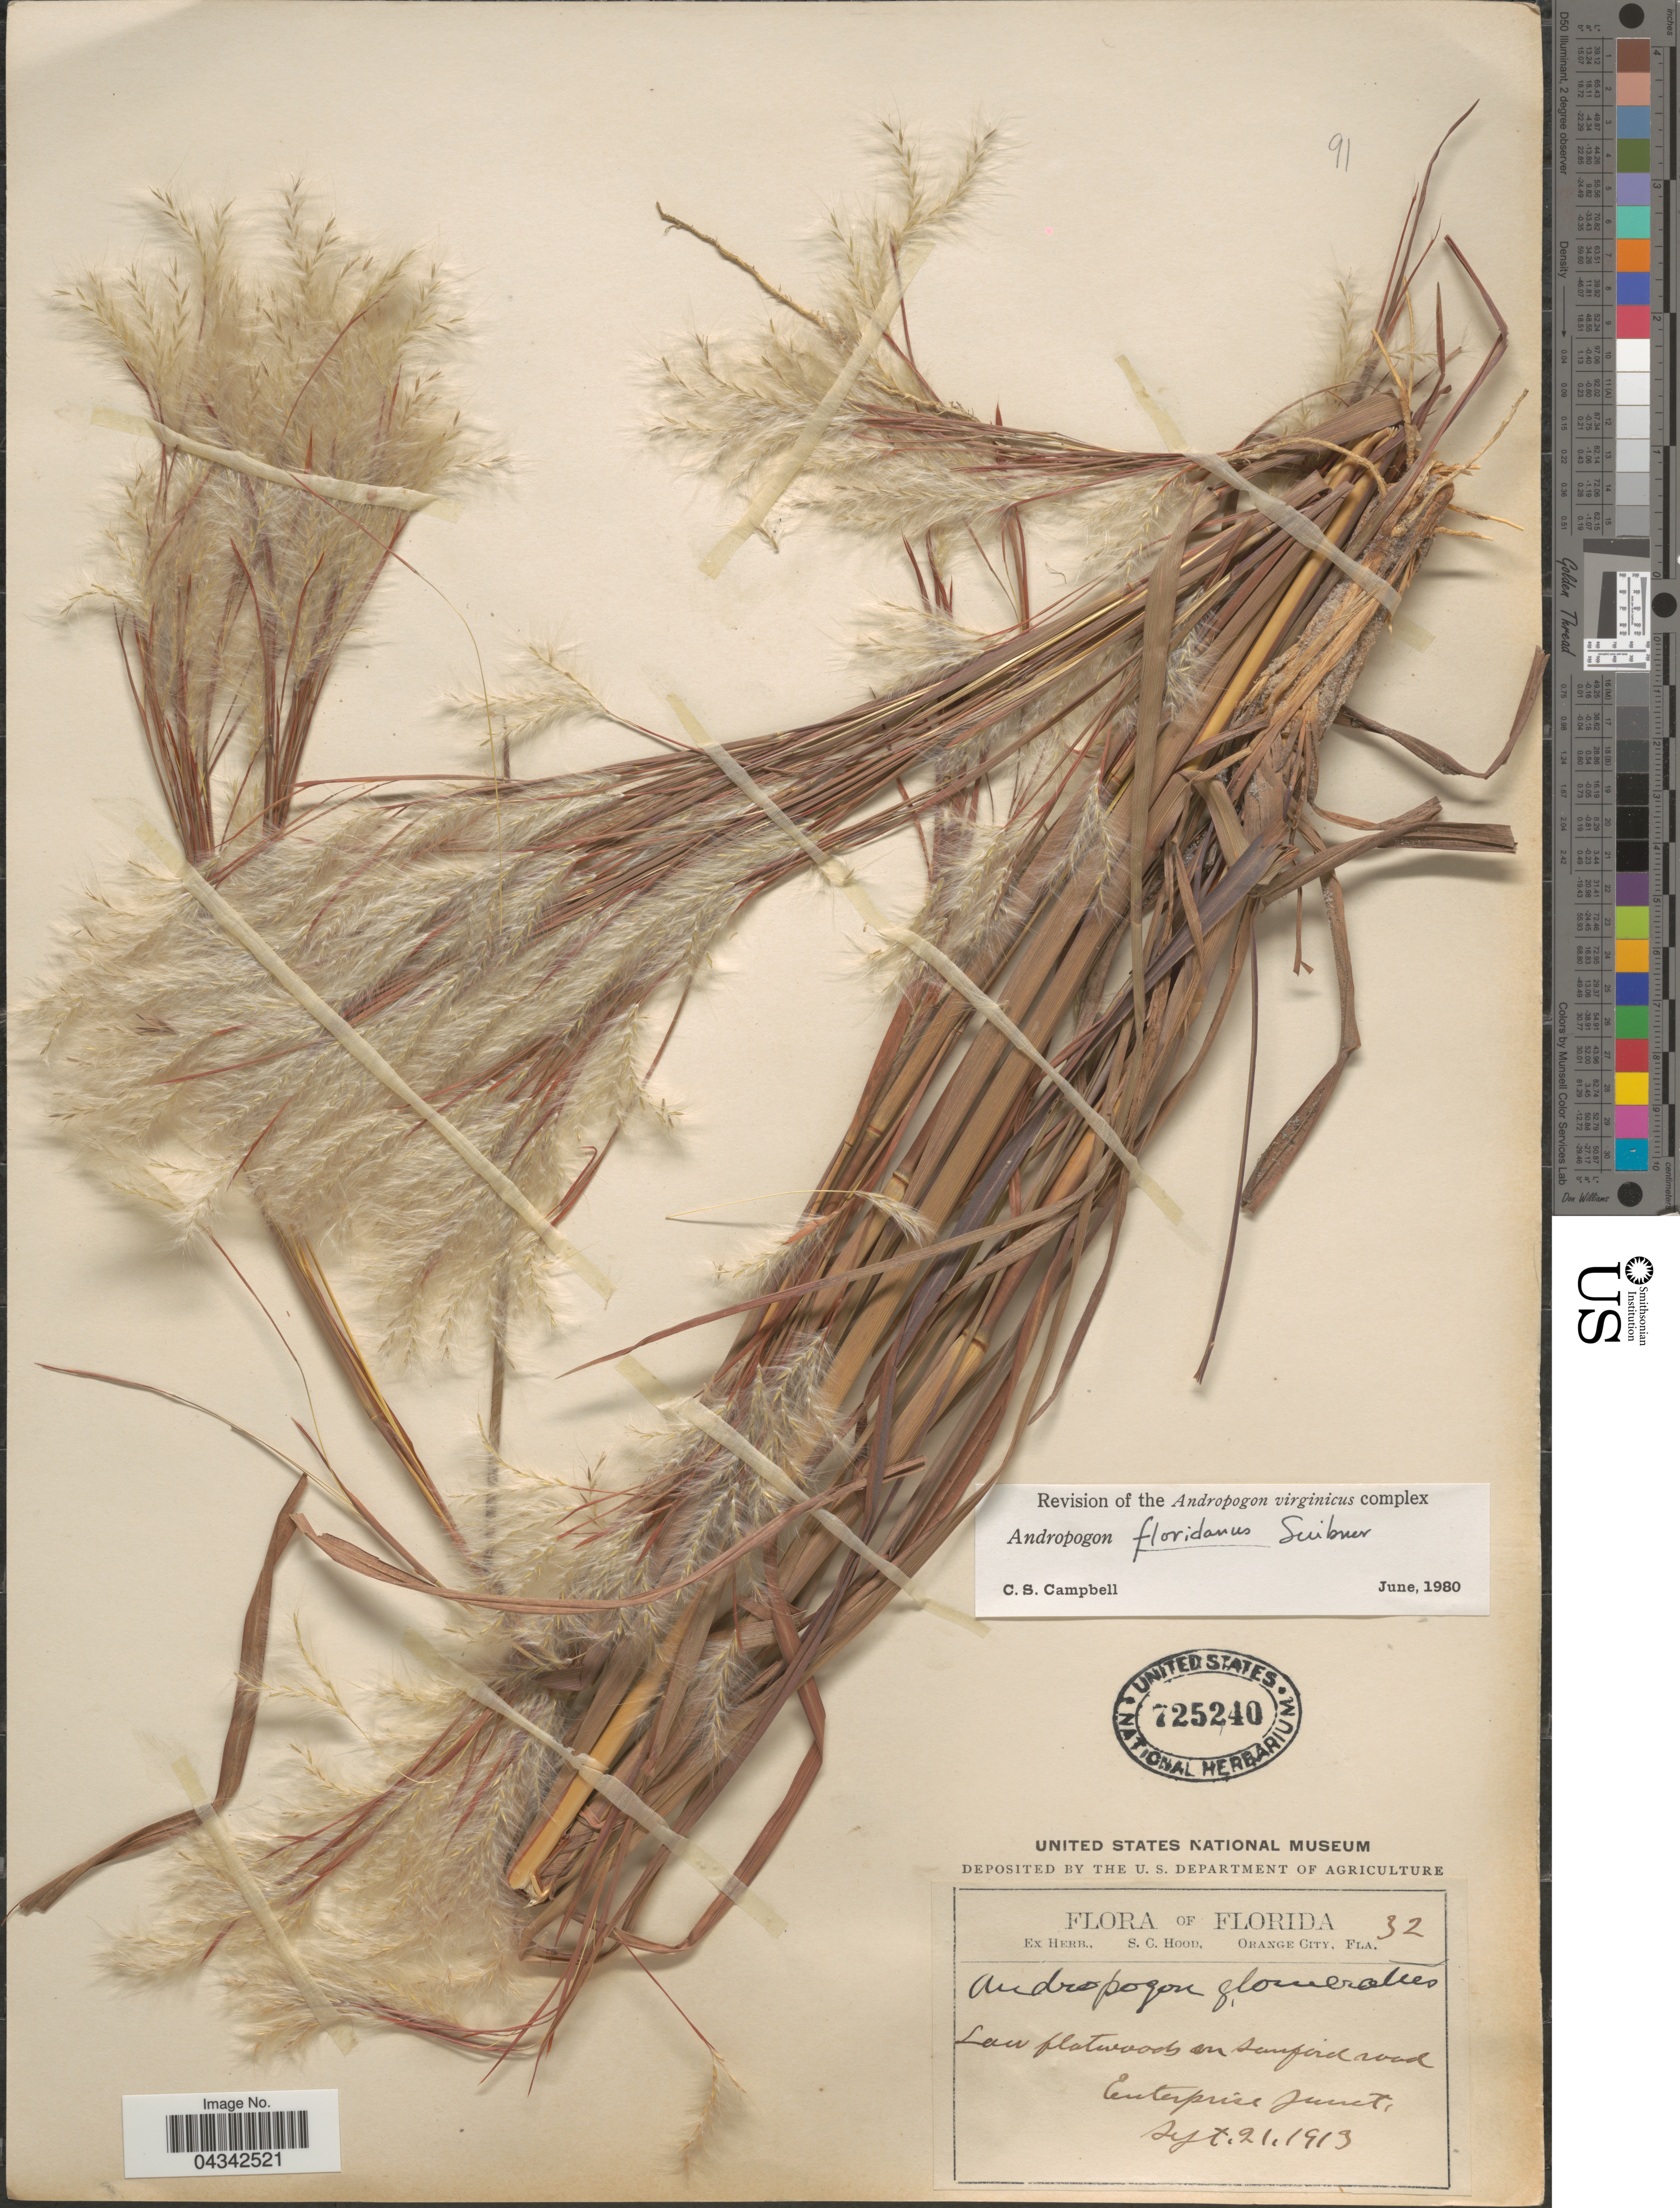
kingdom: Plantae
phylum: Tracheophyta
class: Liliopsida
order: Poales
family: Poaceae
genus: Andropogon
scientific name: Andropogon floridanus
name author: Scribn.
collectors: Ex herb. S. C. Hood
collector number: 32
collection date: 1913-09-21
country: United States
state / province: Florida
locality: Enterprise Junet.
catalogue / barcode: US 725240